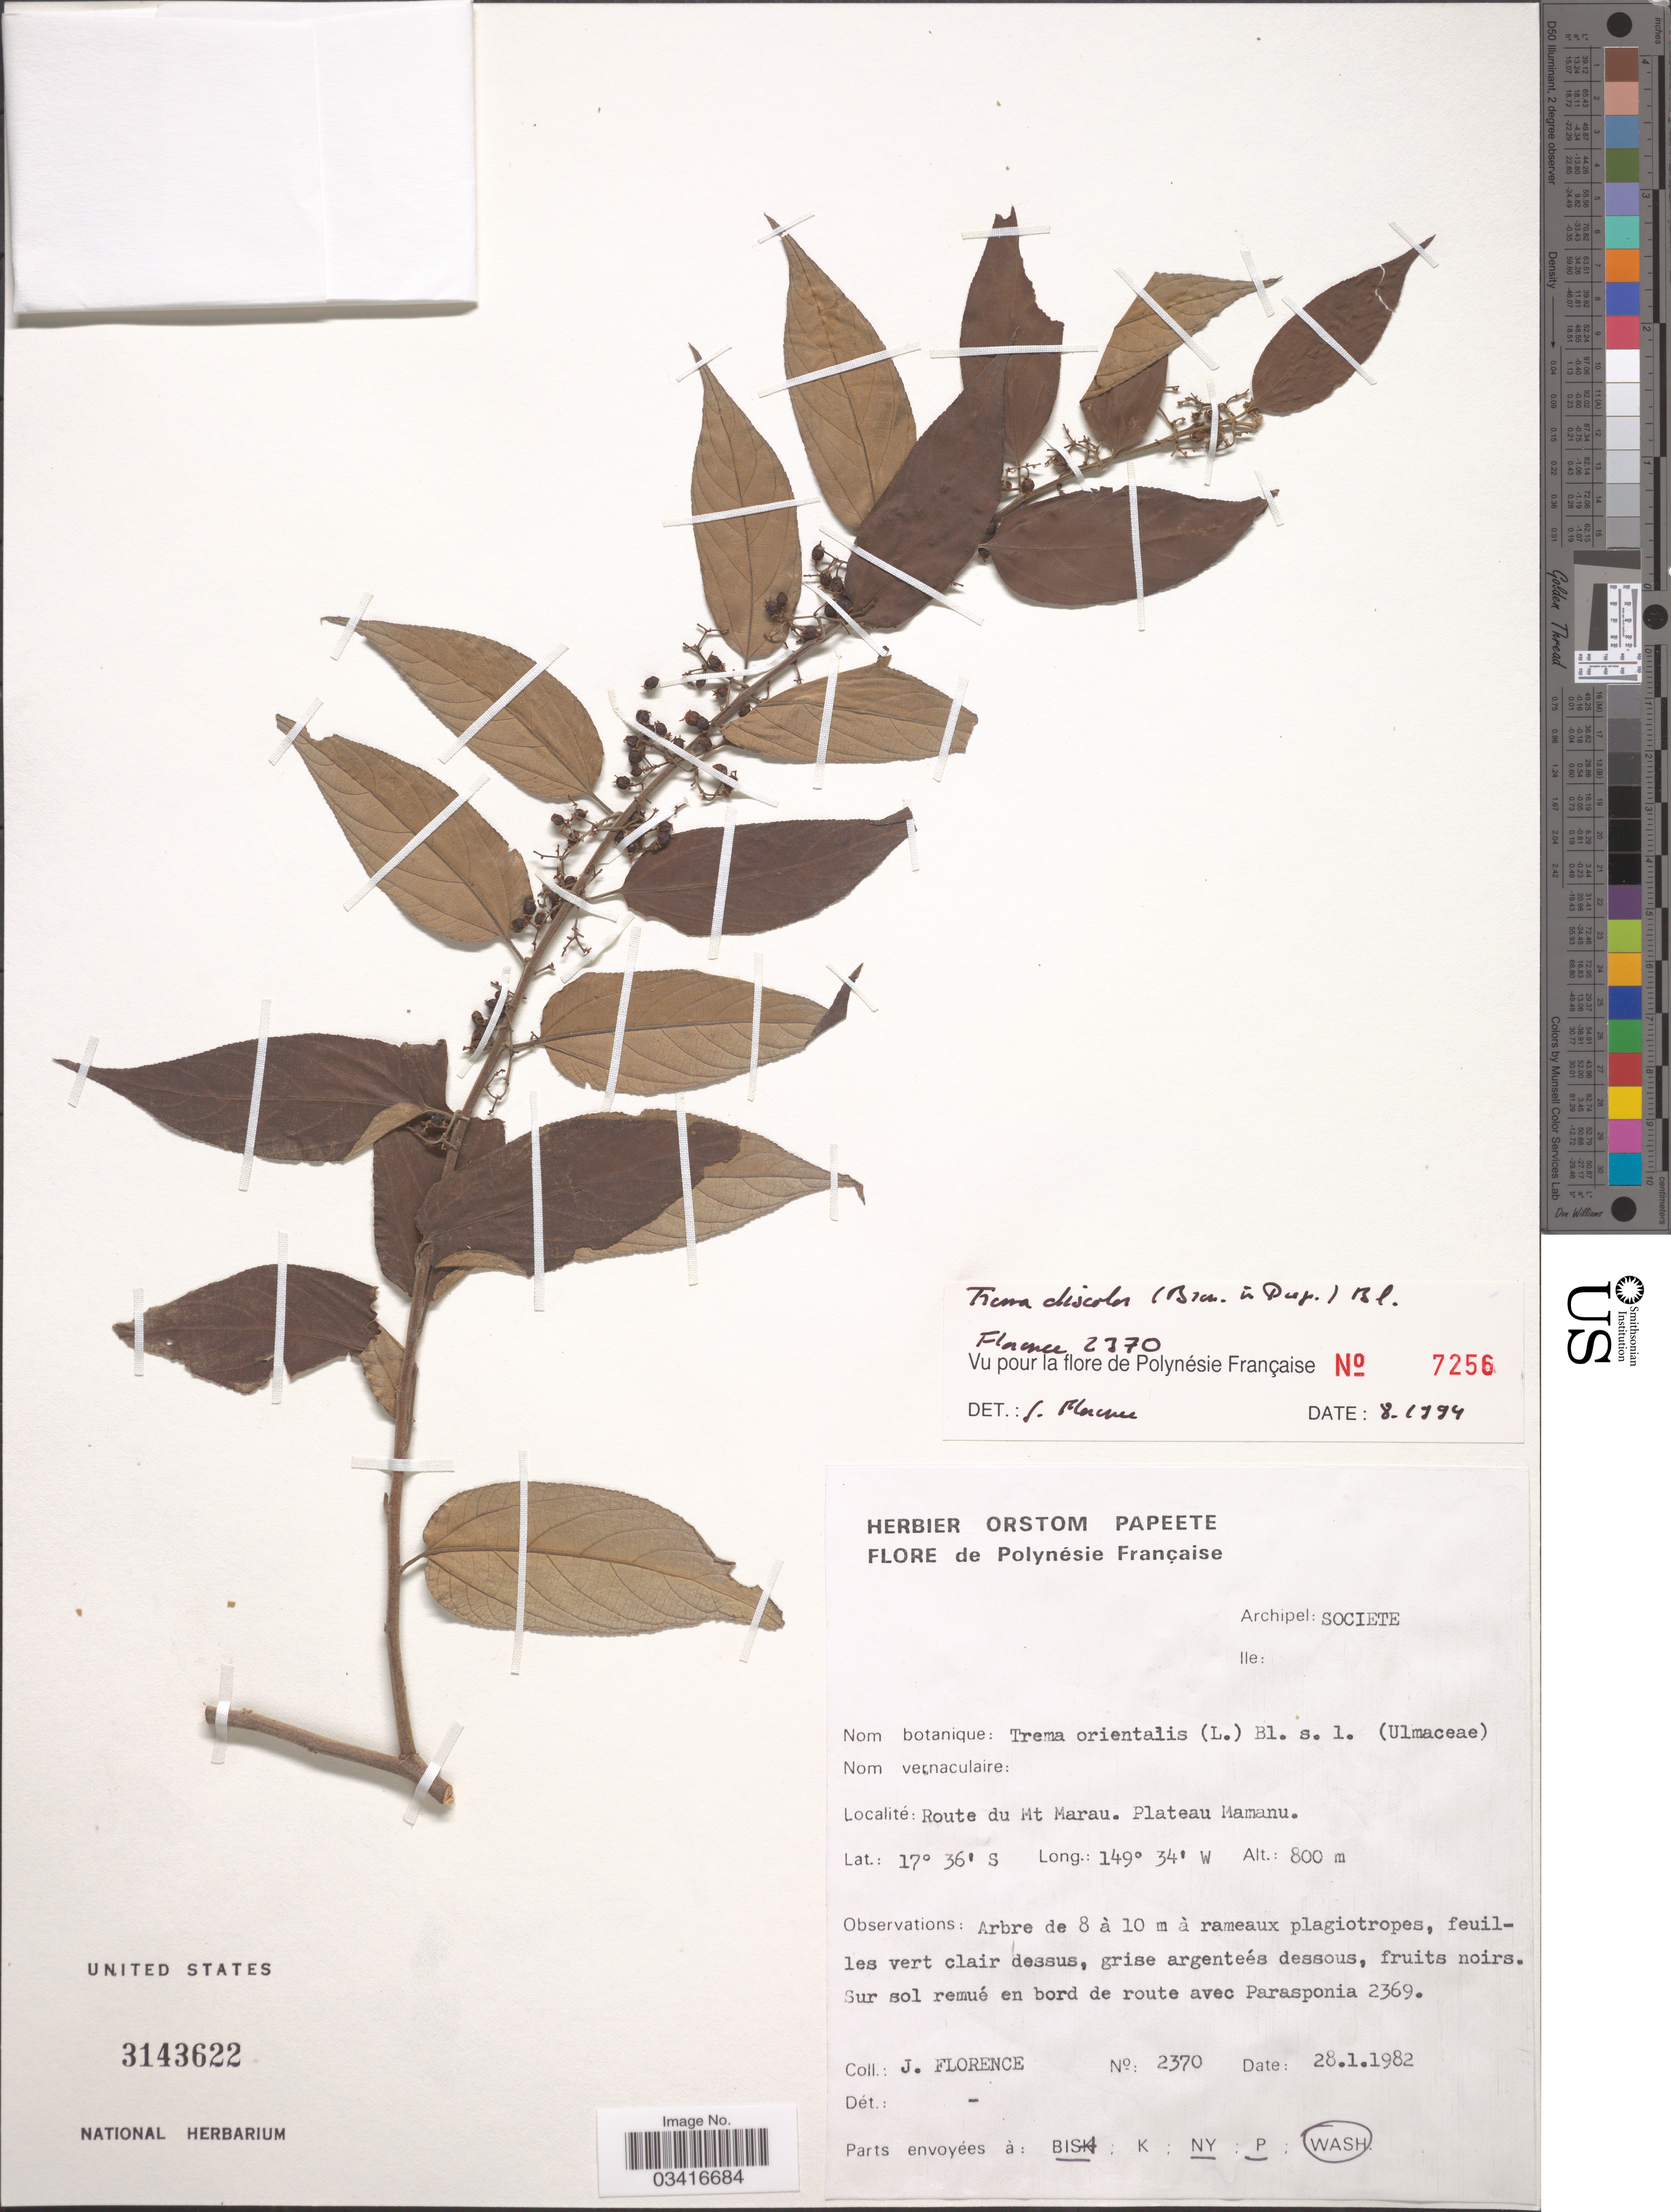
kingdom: Plantae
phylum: Tracheophyta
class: Magnoliopsida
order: Rosales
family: Cannabaceae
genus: Trema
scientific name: Trema discolor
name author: Blume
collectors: J. Florence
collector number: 2370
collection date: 1982-01-28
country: French Polynesia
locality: Archipel: Societe. Route du Mt. Marau. Plateau Mamanu.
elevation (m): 800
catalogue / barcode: US 3143622